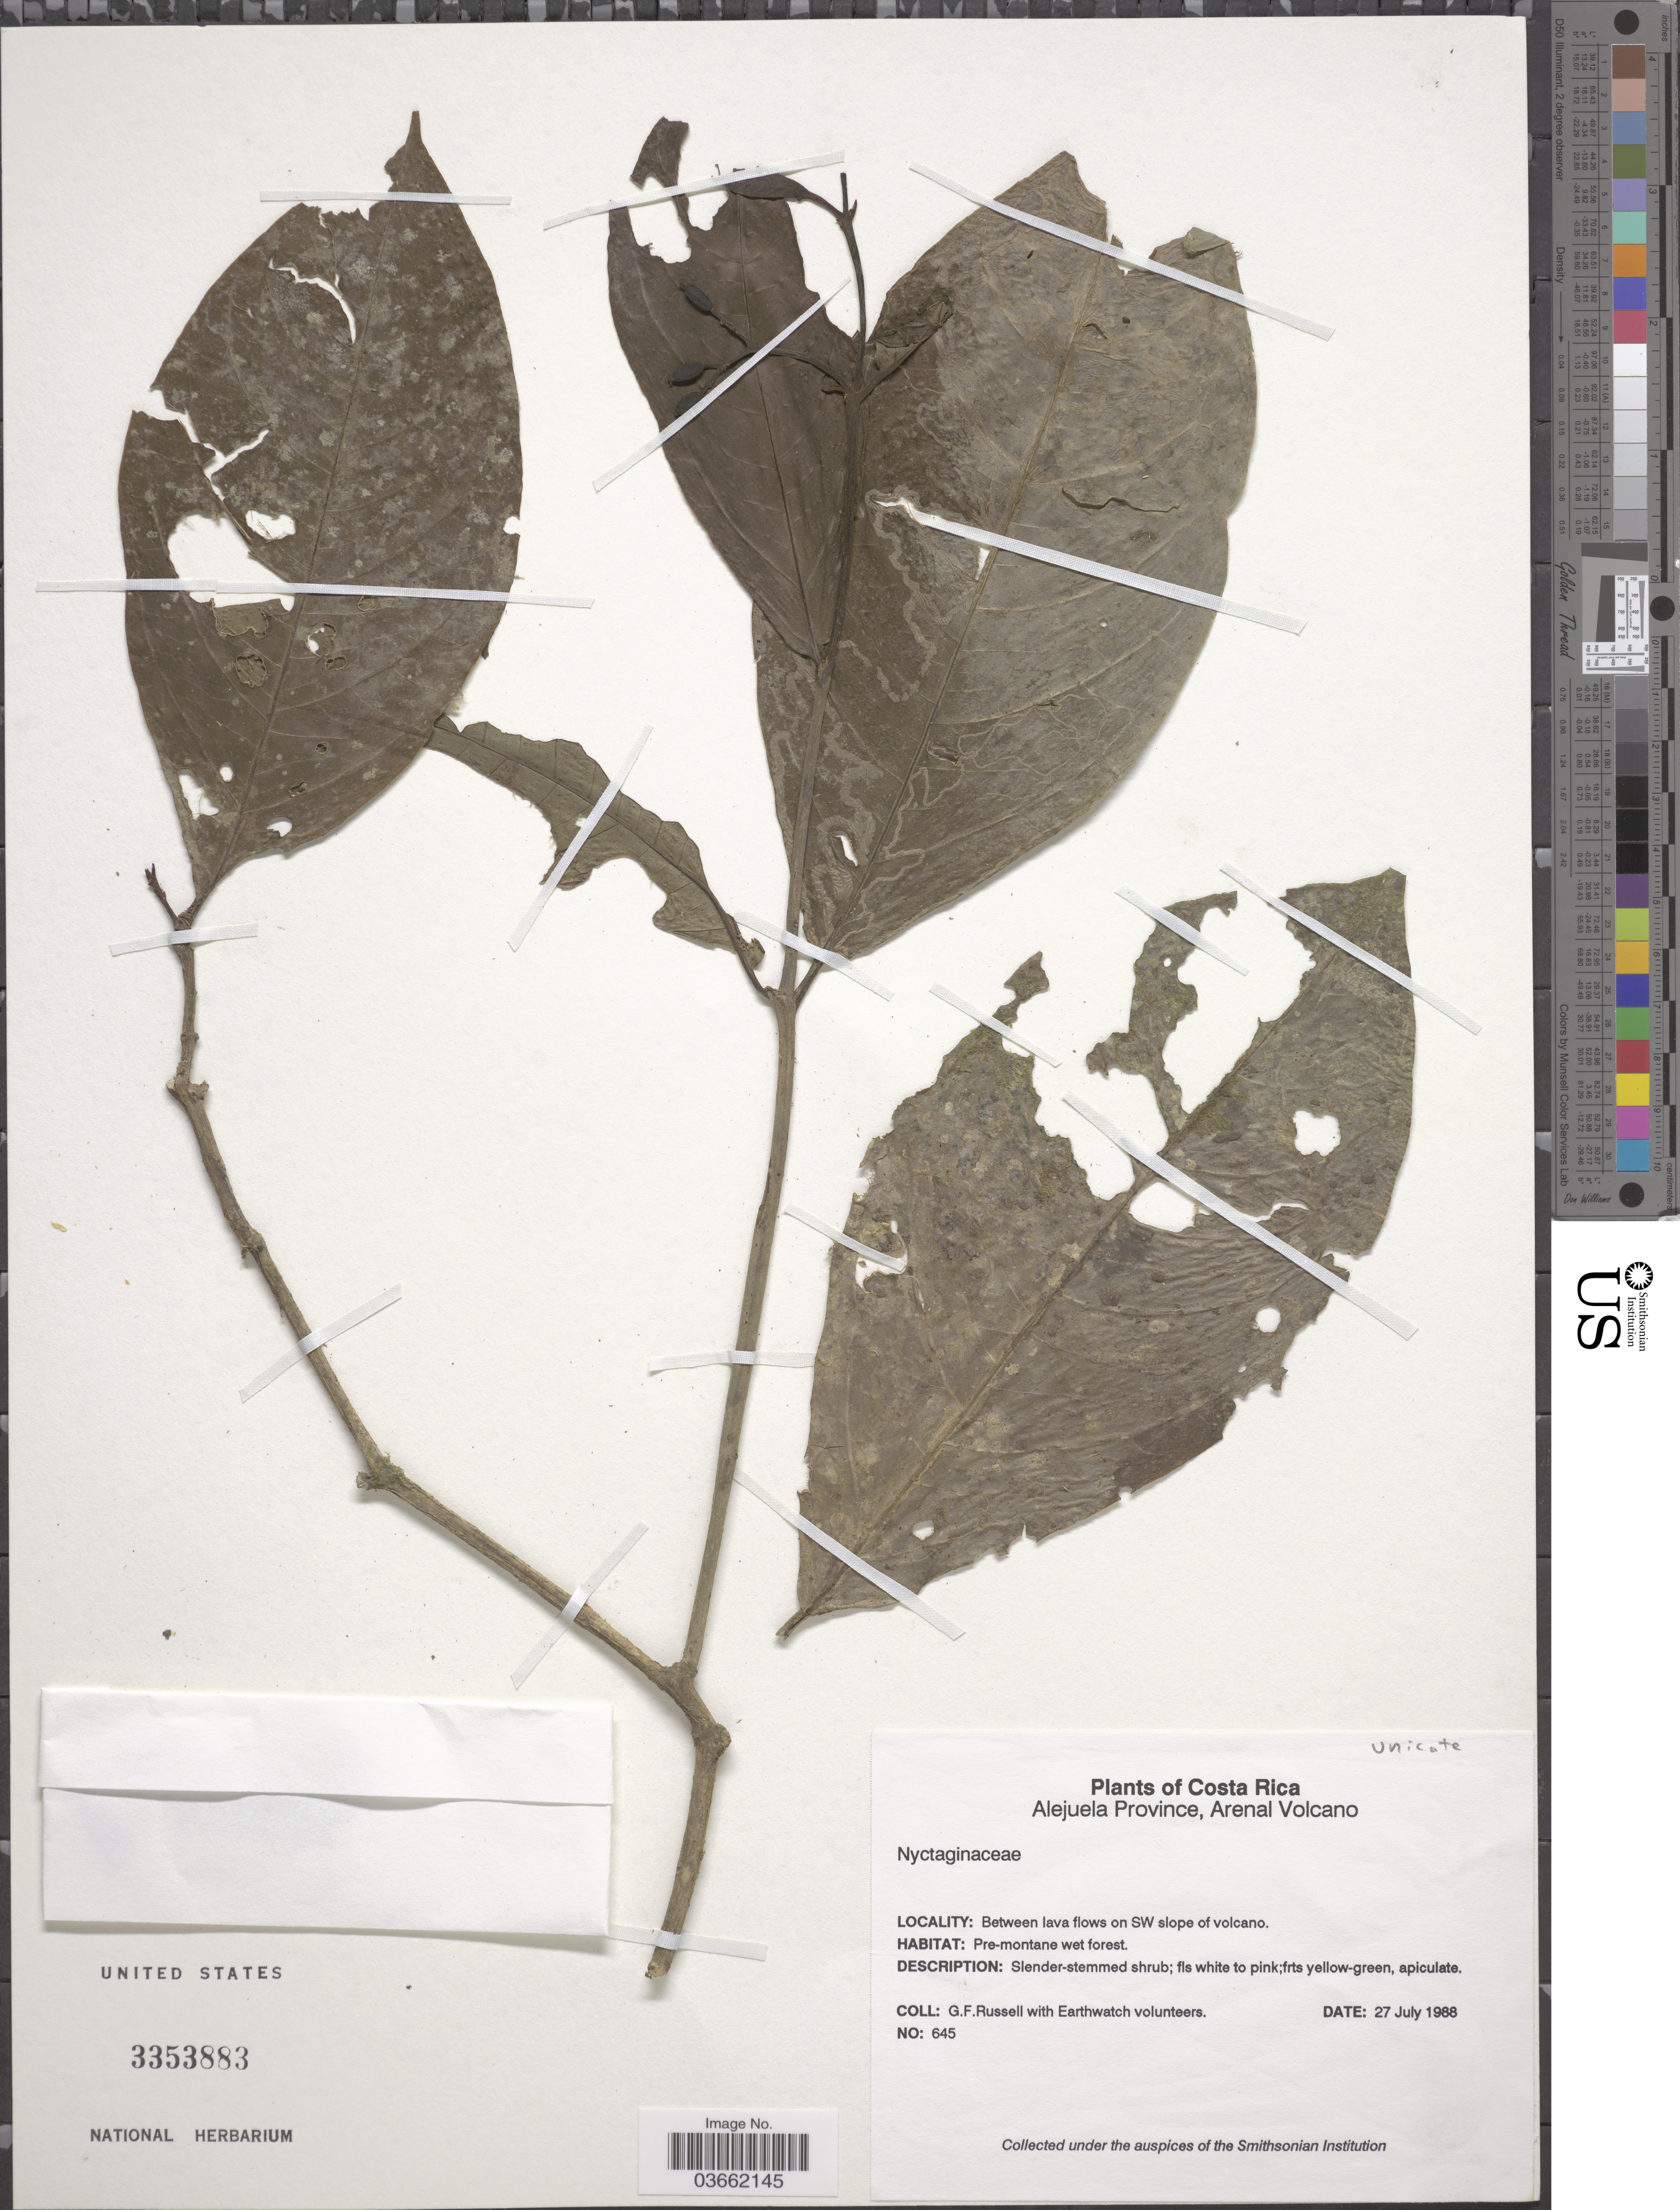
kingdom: Plantae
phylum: Tracheophyta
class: Magnoliopsida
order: Caryophyllales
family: Nyctaginaceae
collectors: G. Russell & Earthwatch Volunteers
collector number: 645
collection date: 1988-07-27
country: Costa Rica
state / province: Alajuela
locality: Alejuela Province, Arenal Volcano. Between lava flows on SW slope of Volcano.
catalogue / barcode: US 3353883